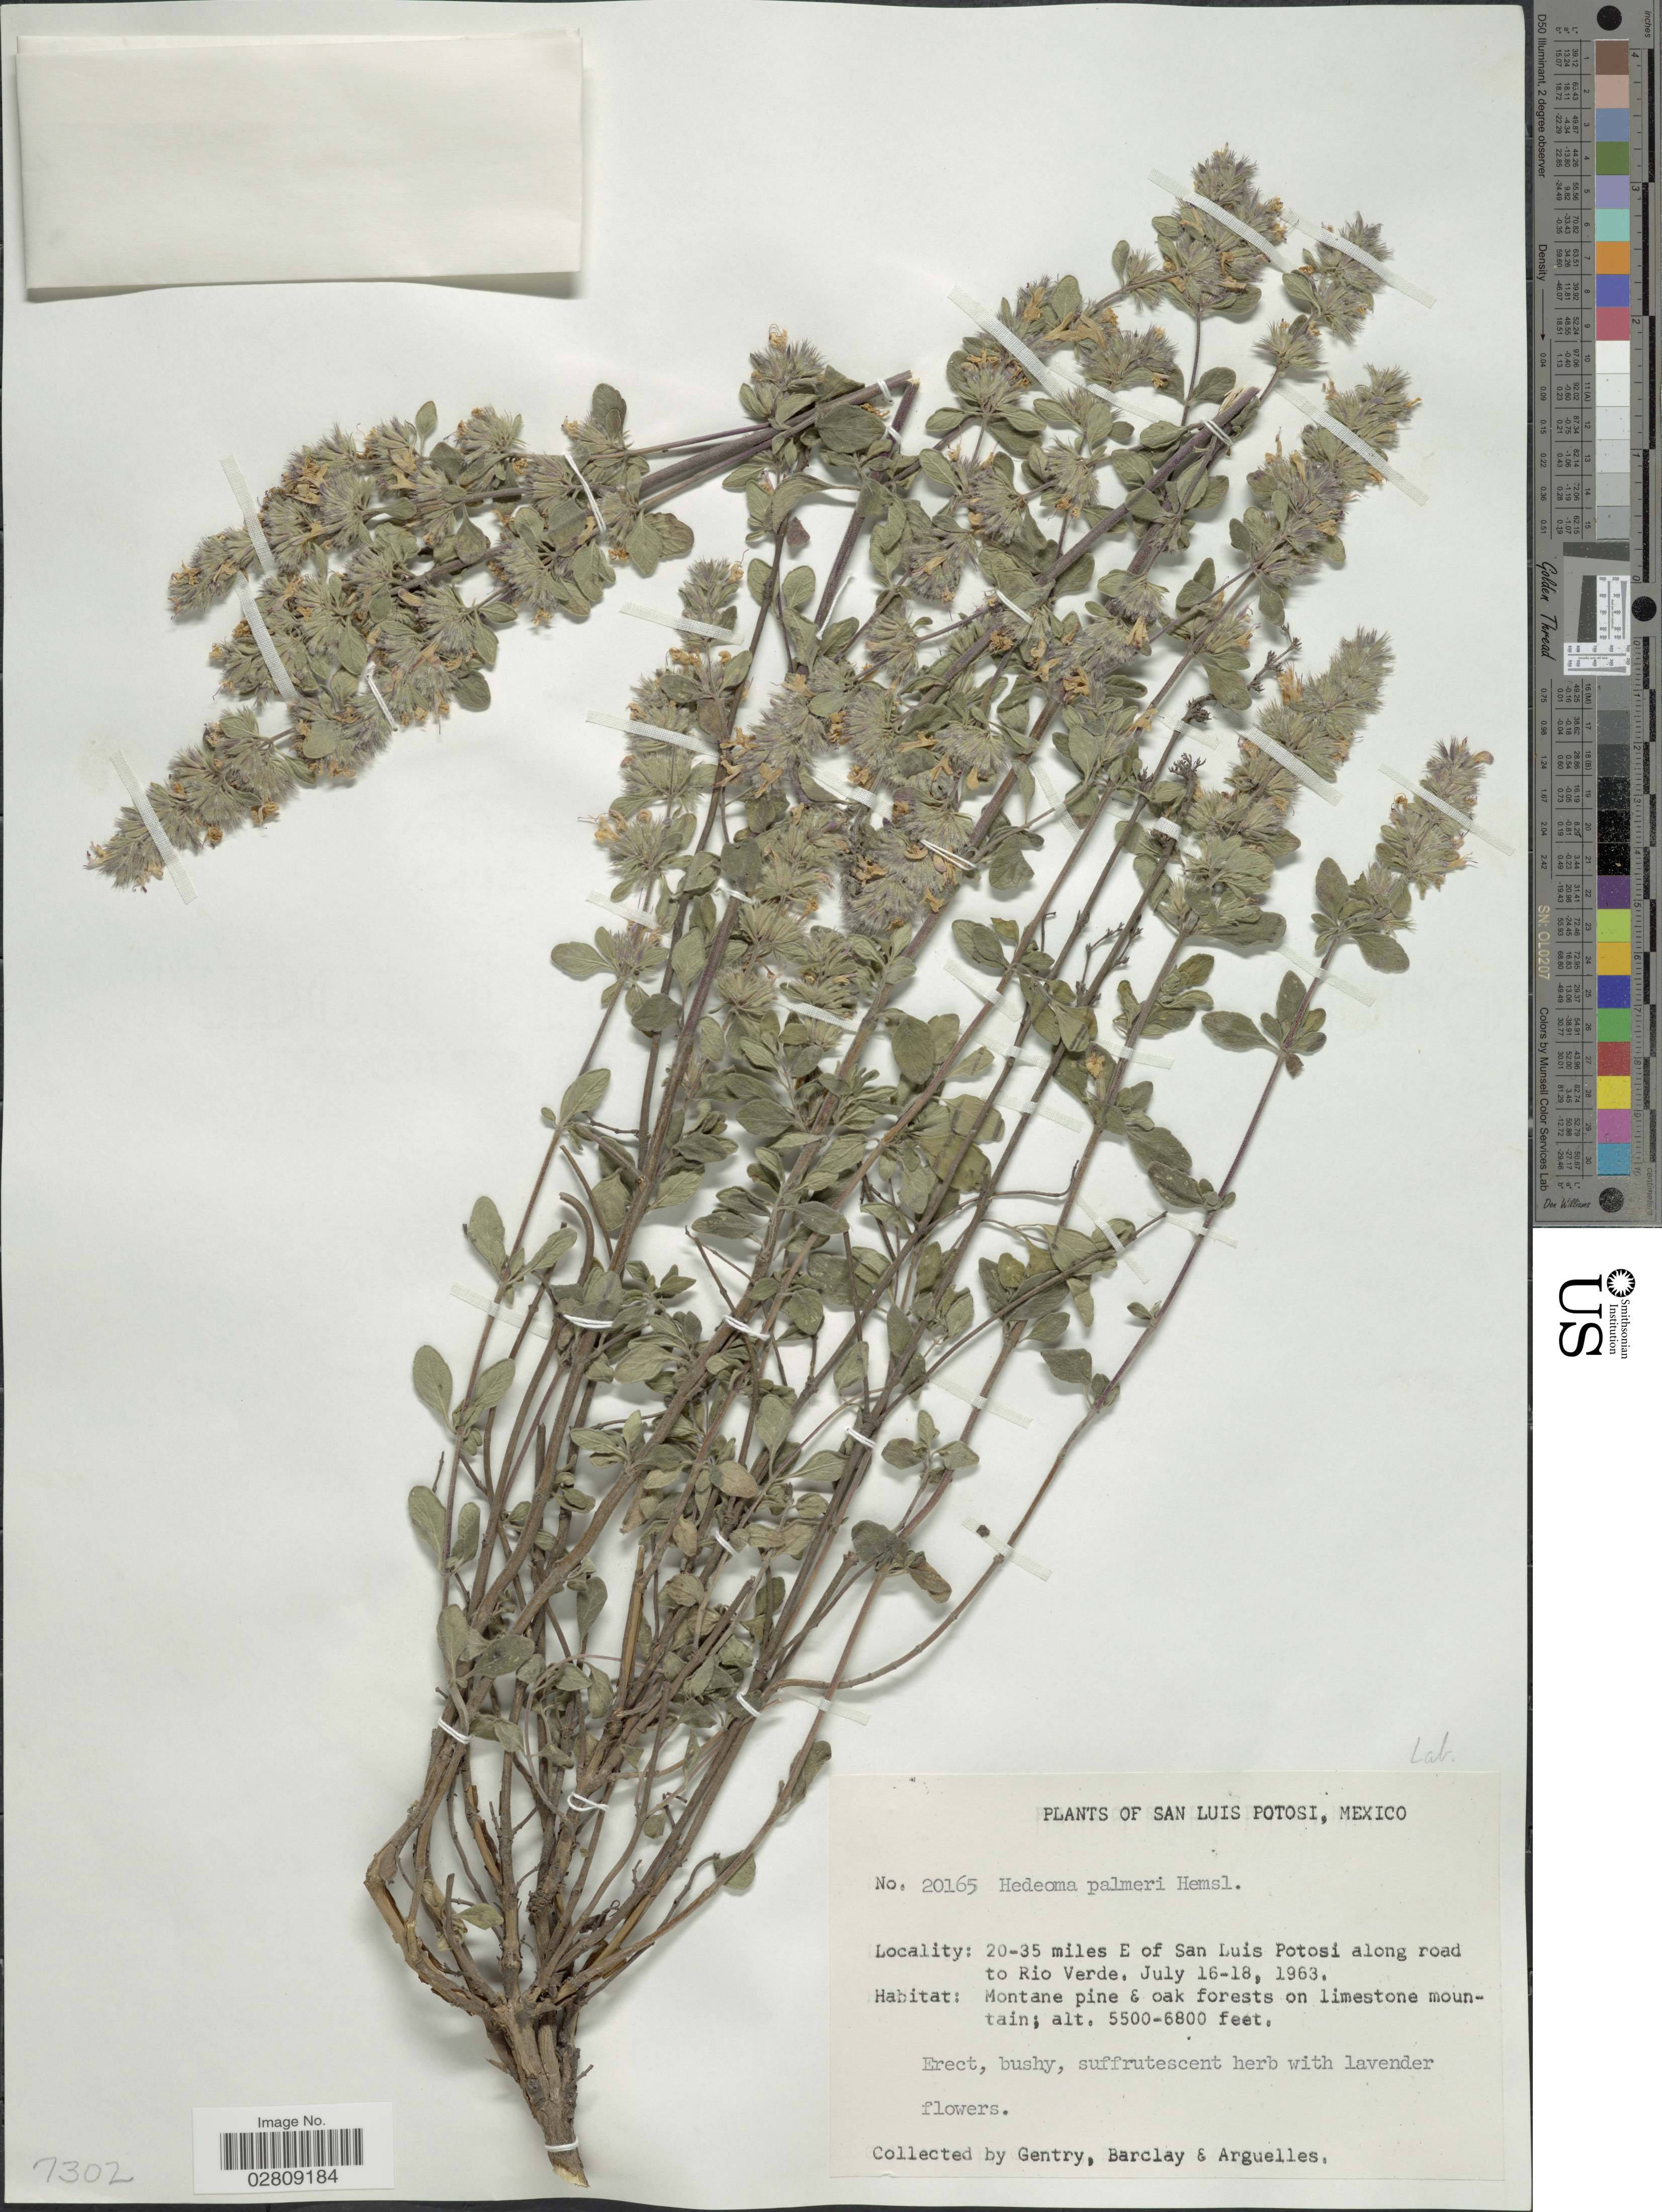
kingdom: Plantae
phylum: Tracheophyta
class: Magnoliopsida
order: Lamiales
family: Lamiaceae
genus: Hedeoma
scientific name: Hedeoma palmeri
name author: Hemsl.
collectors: Gentry, --, -- Barclay & Arguelles, --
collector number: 20165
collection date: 1963-07-16/1963-07-18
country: Mexico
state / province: San Luis Potosí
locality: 20-35 miles E of San Luis Potosi along road to Rio Verde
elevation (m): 1676